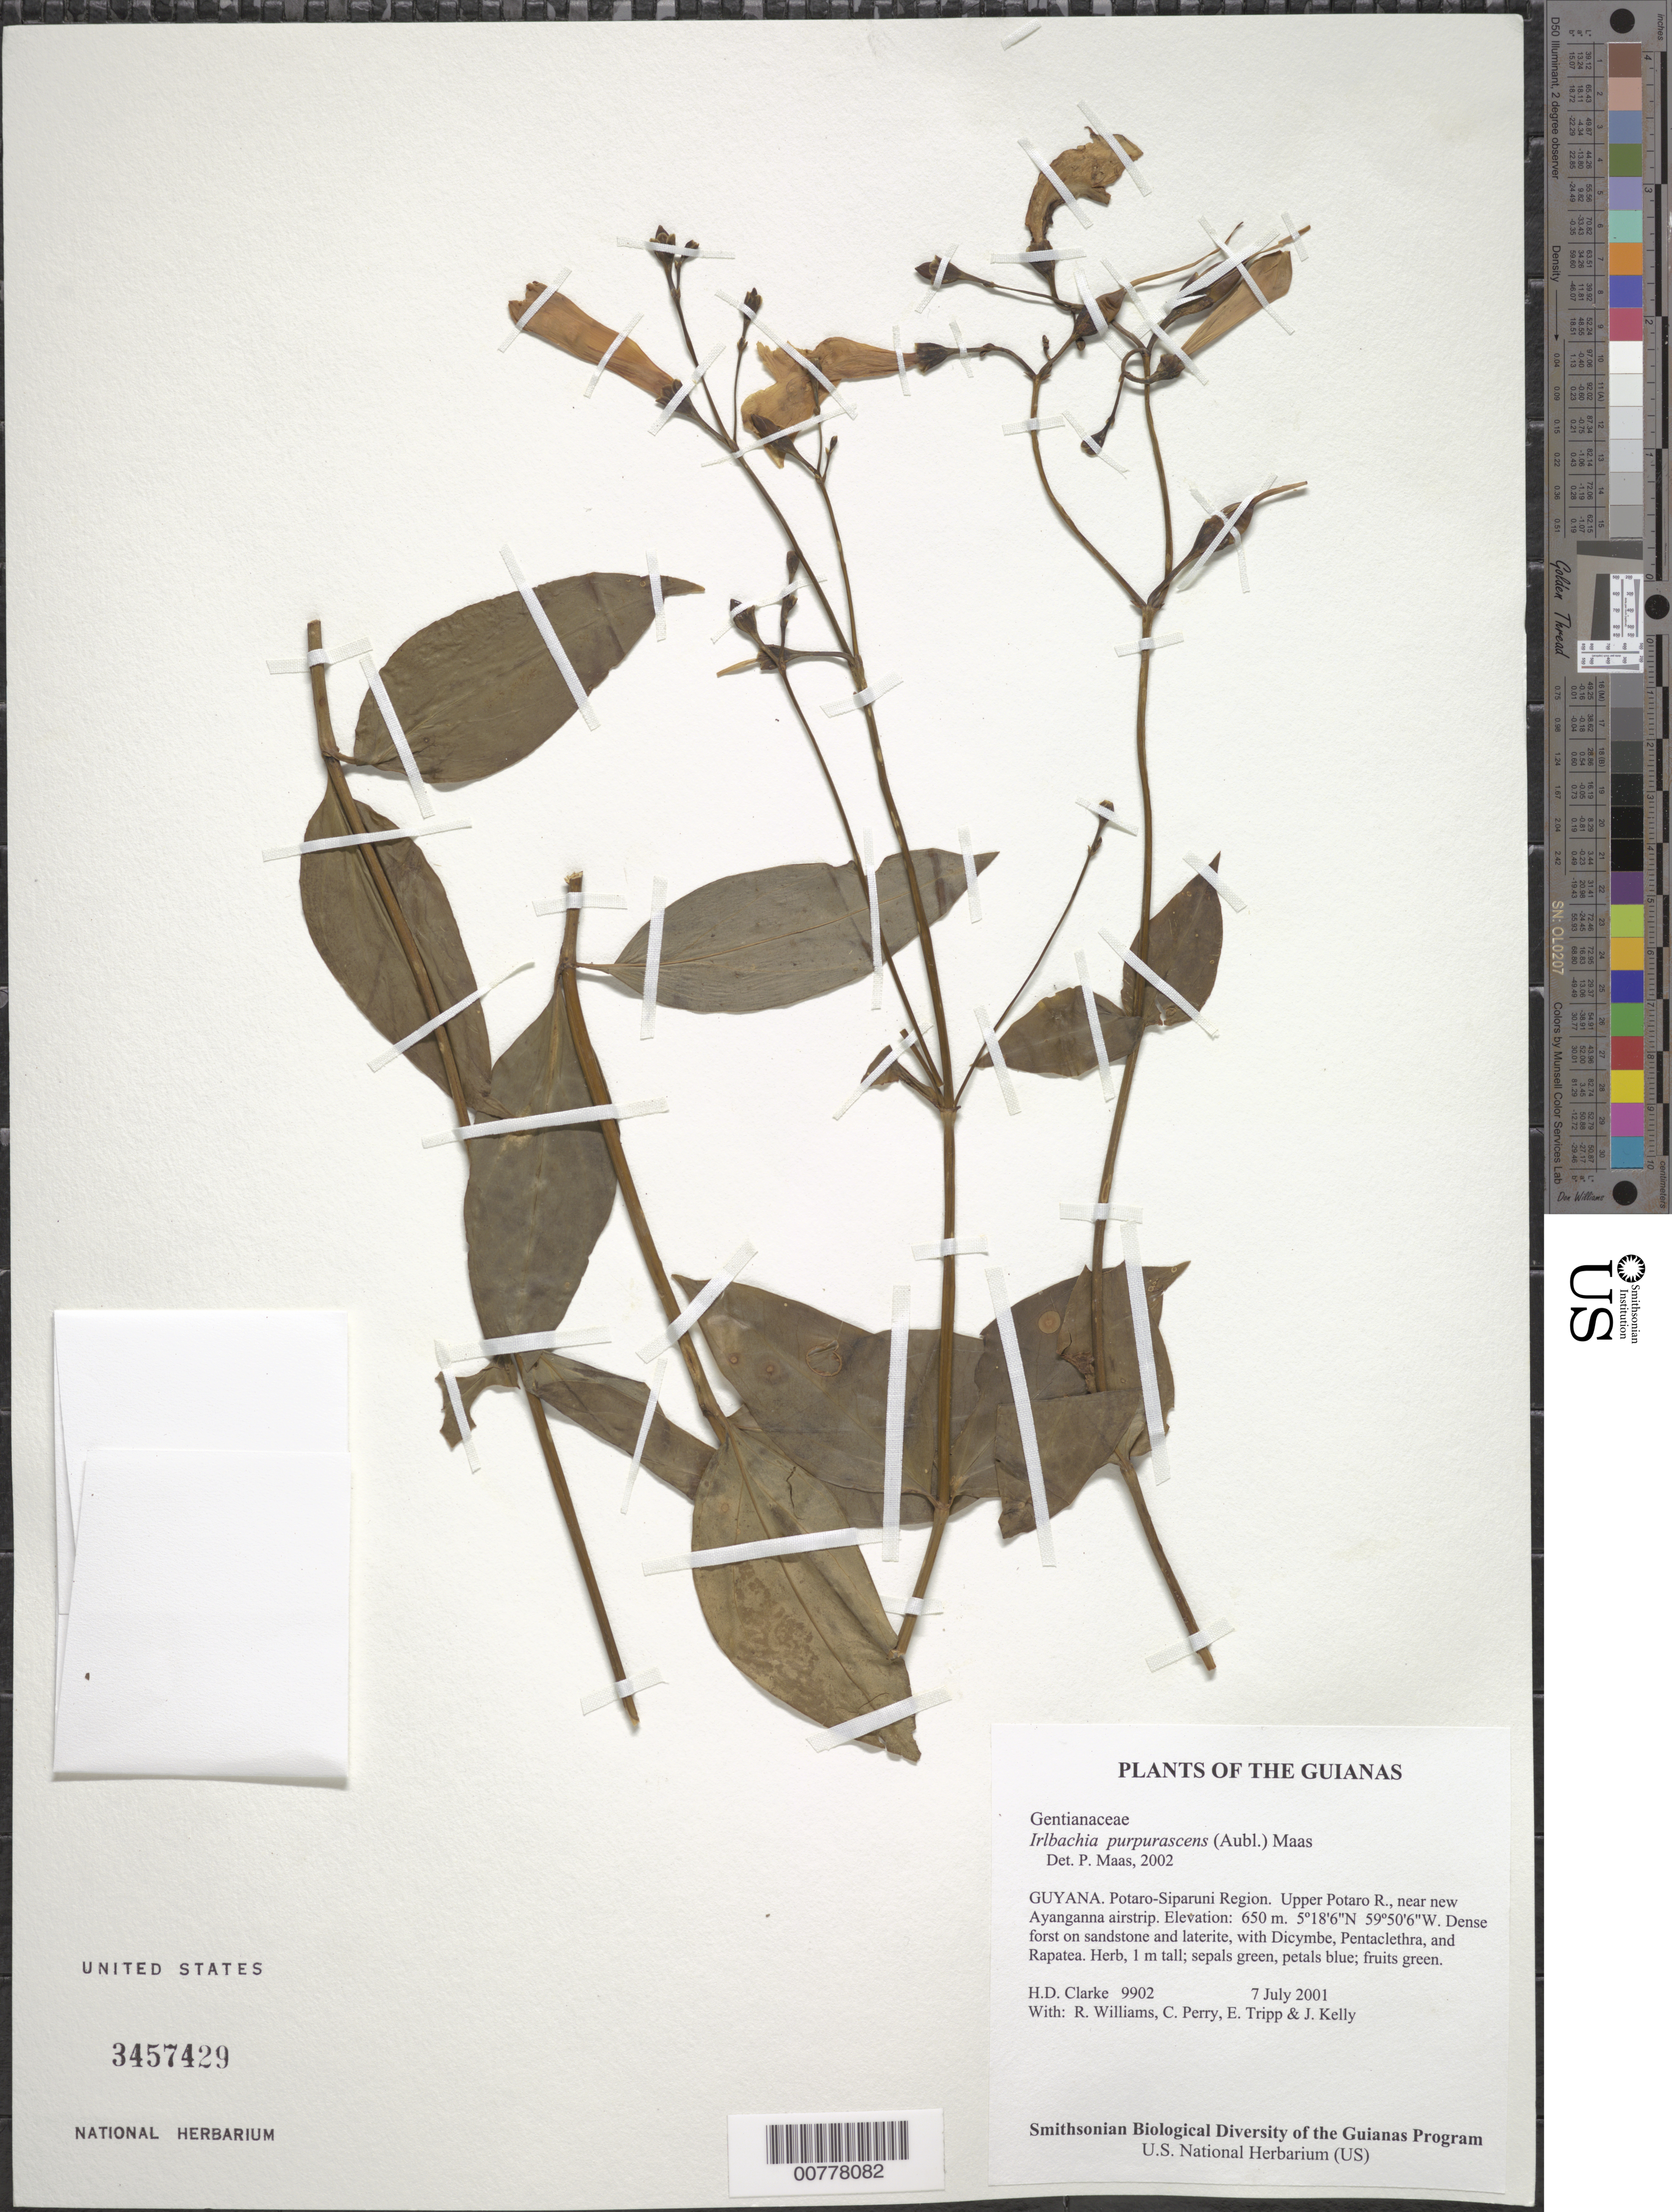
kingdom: Plantae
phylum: Tracheophyta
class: Magnoliopsida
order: Gentianales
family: Gentianaceae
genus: Irlbachia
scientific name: Irlbachia purpurascens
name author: (Aubl.) Maas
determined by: Maas, Paul J. M.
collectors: H. D. Clarke, R. Williams, C. Perry, E. Tripp & J. Kelly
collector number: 9902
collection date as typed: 7 July 2001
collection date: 2001-07-07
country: Guyana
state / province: Potaro-Siparuni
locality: Upper Potaro R., near new Ayanganna airstrip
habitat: Dense forest on sandstone and laterite, with Dicymbe, Pentaclethra, and Rapatea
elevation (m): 650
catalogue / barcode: US 3457429